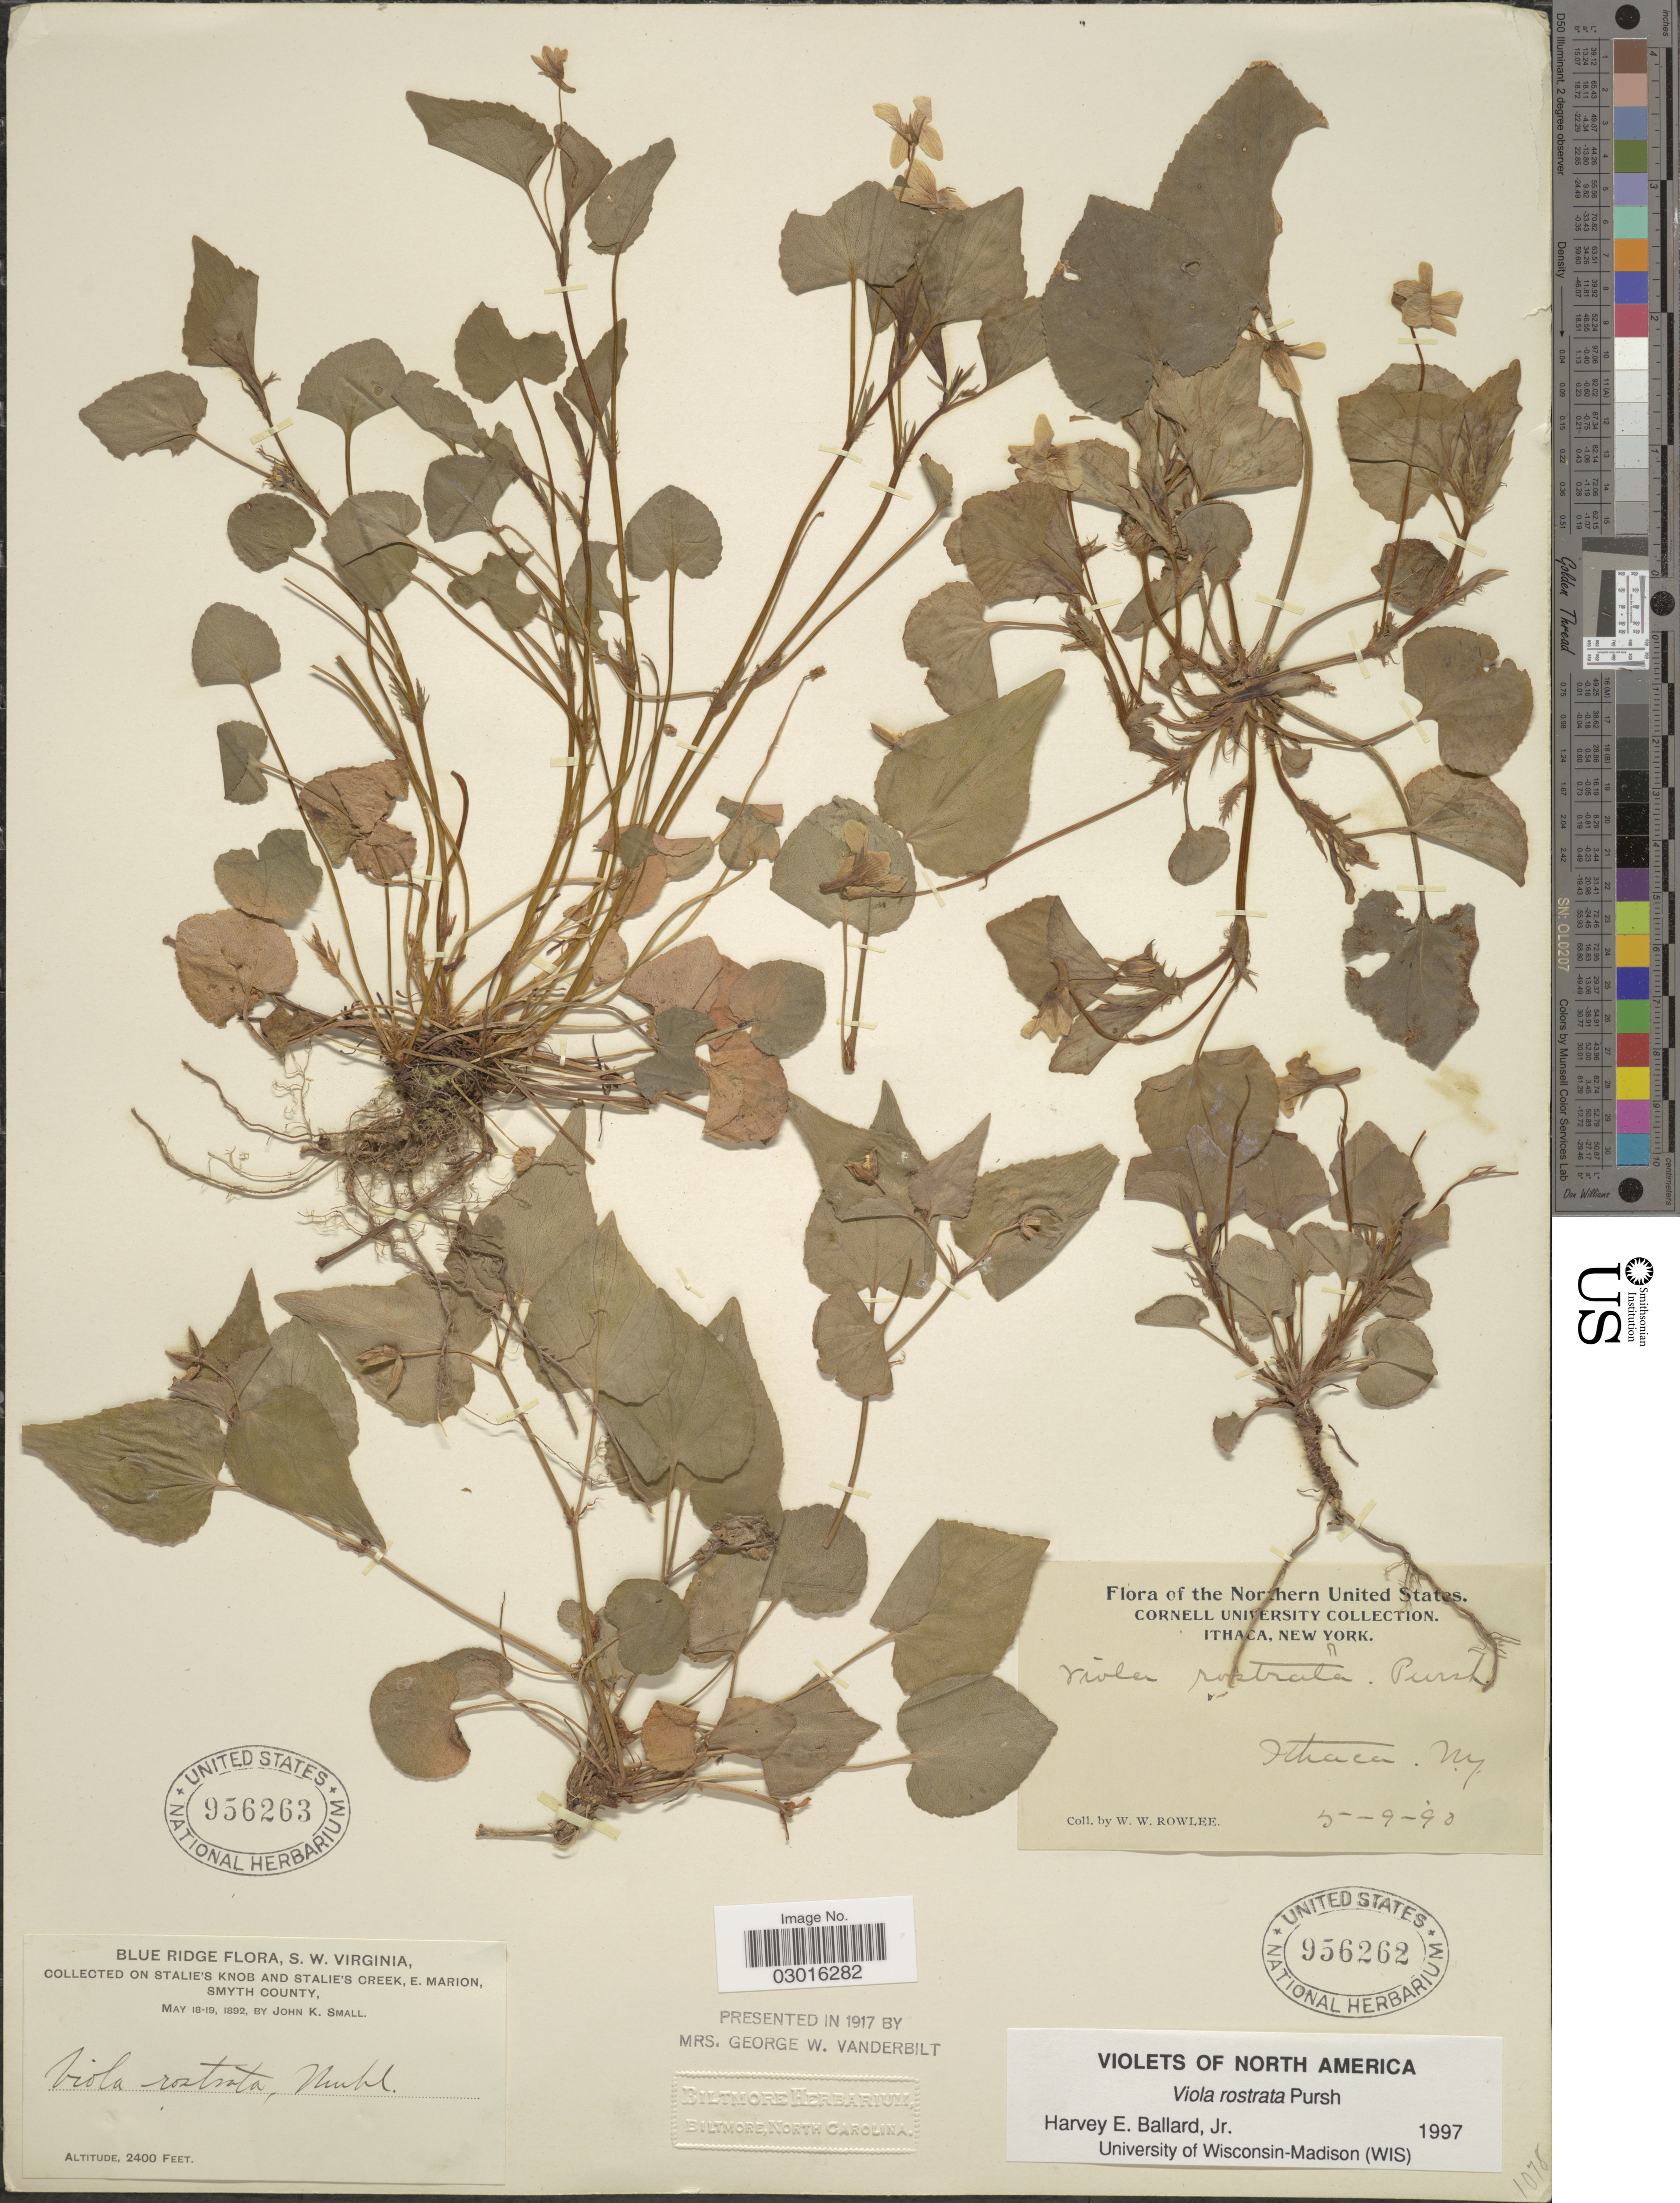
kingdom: Plantae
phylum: Tracheophyta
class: Magnoliopsida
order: Malpighiales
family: Violaceae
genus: Viola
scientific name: Viola rostrata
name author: Pursh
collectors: W. W. Rowlee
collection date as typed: Transcribed d/m/y: 9/5/90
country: United States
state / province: New York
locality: Northern United States. Ithaca.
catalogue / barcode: US 956263